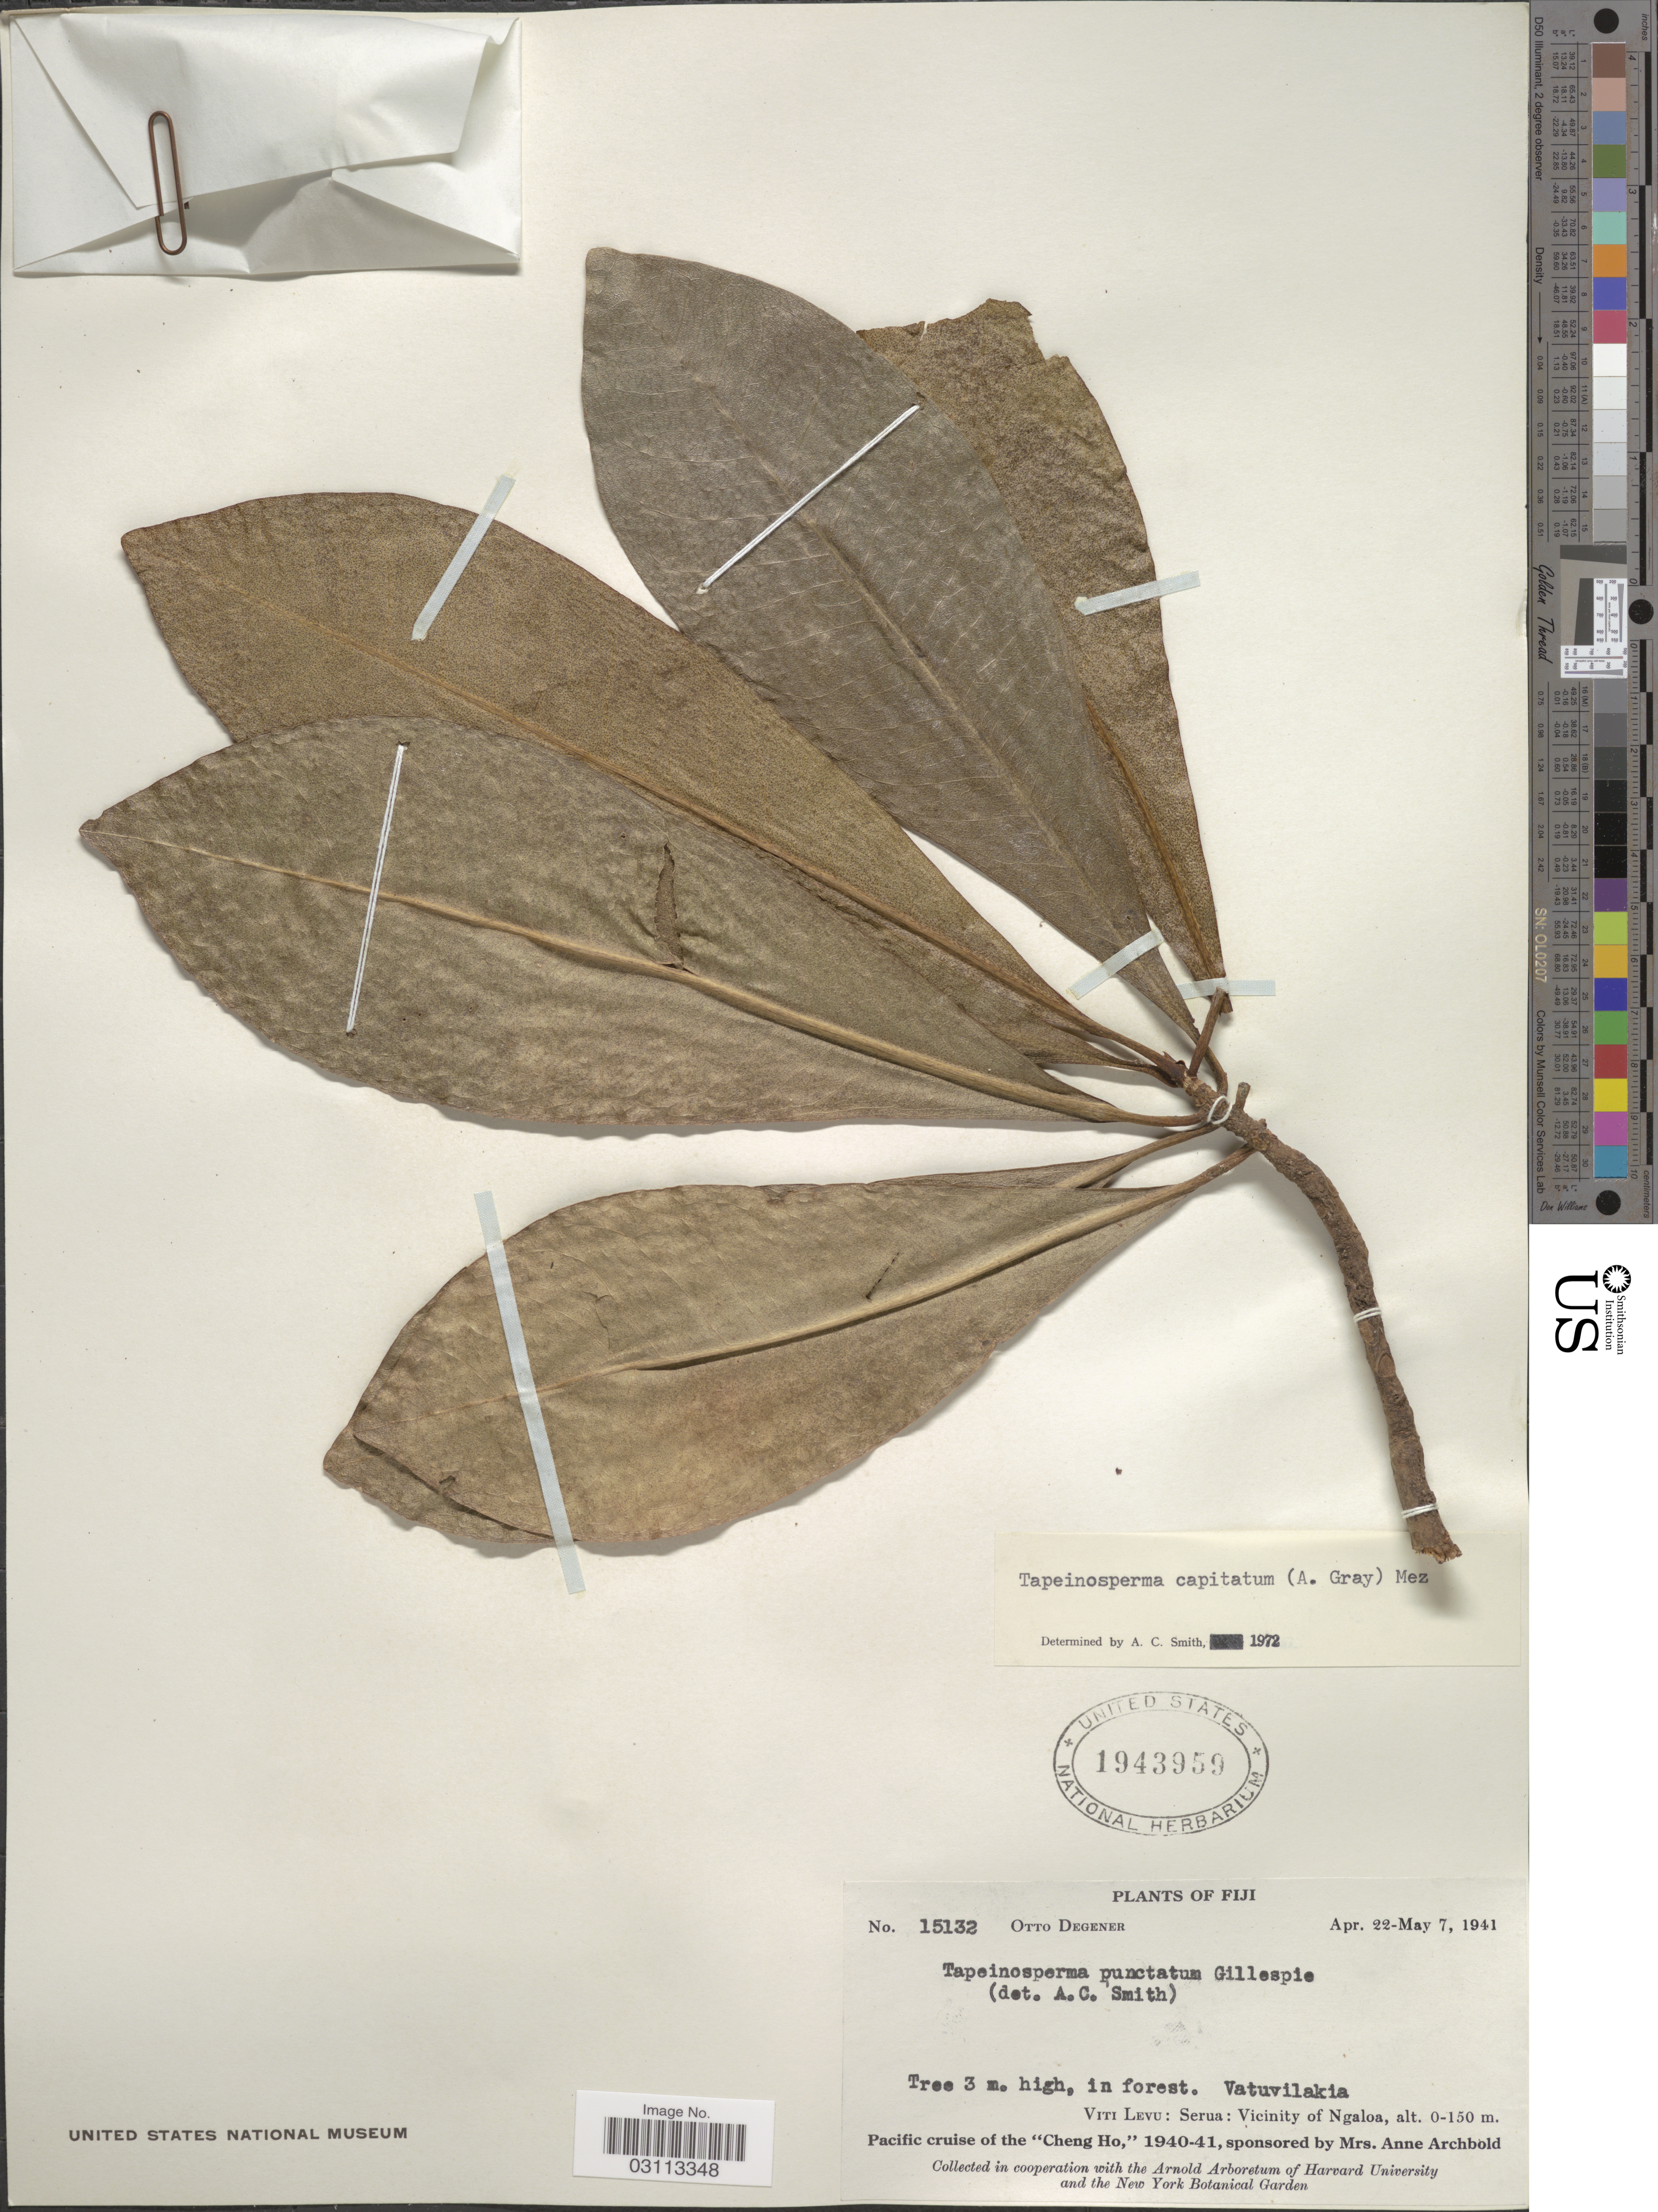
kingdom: Plantae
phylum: Tracheophyta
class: Magnoliopsida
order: Ericales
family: Primulaceae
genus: Tapeinosperma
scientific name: Tapeinosperma capitatum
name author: (A. Gray) Mez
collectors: O. Degener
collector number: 15132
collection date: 1941-04-22/1941-05-07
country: Fiji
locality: Vatuvilakia. Viti Levu: Serua: Vicinity of Ngaloa.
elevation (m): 0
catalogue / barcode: US 1943959